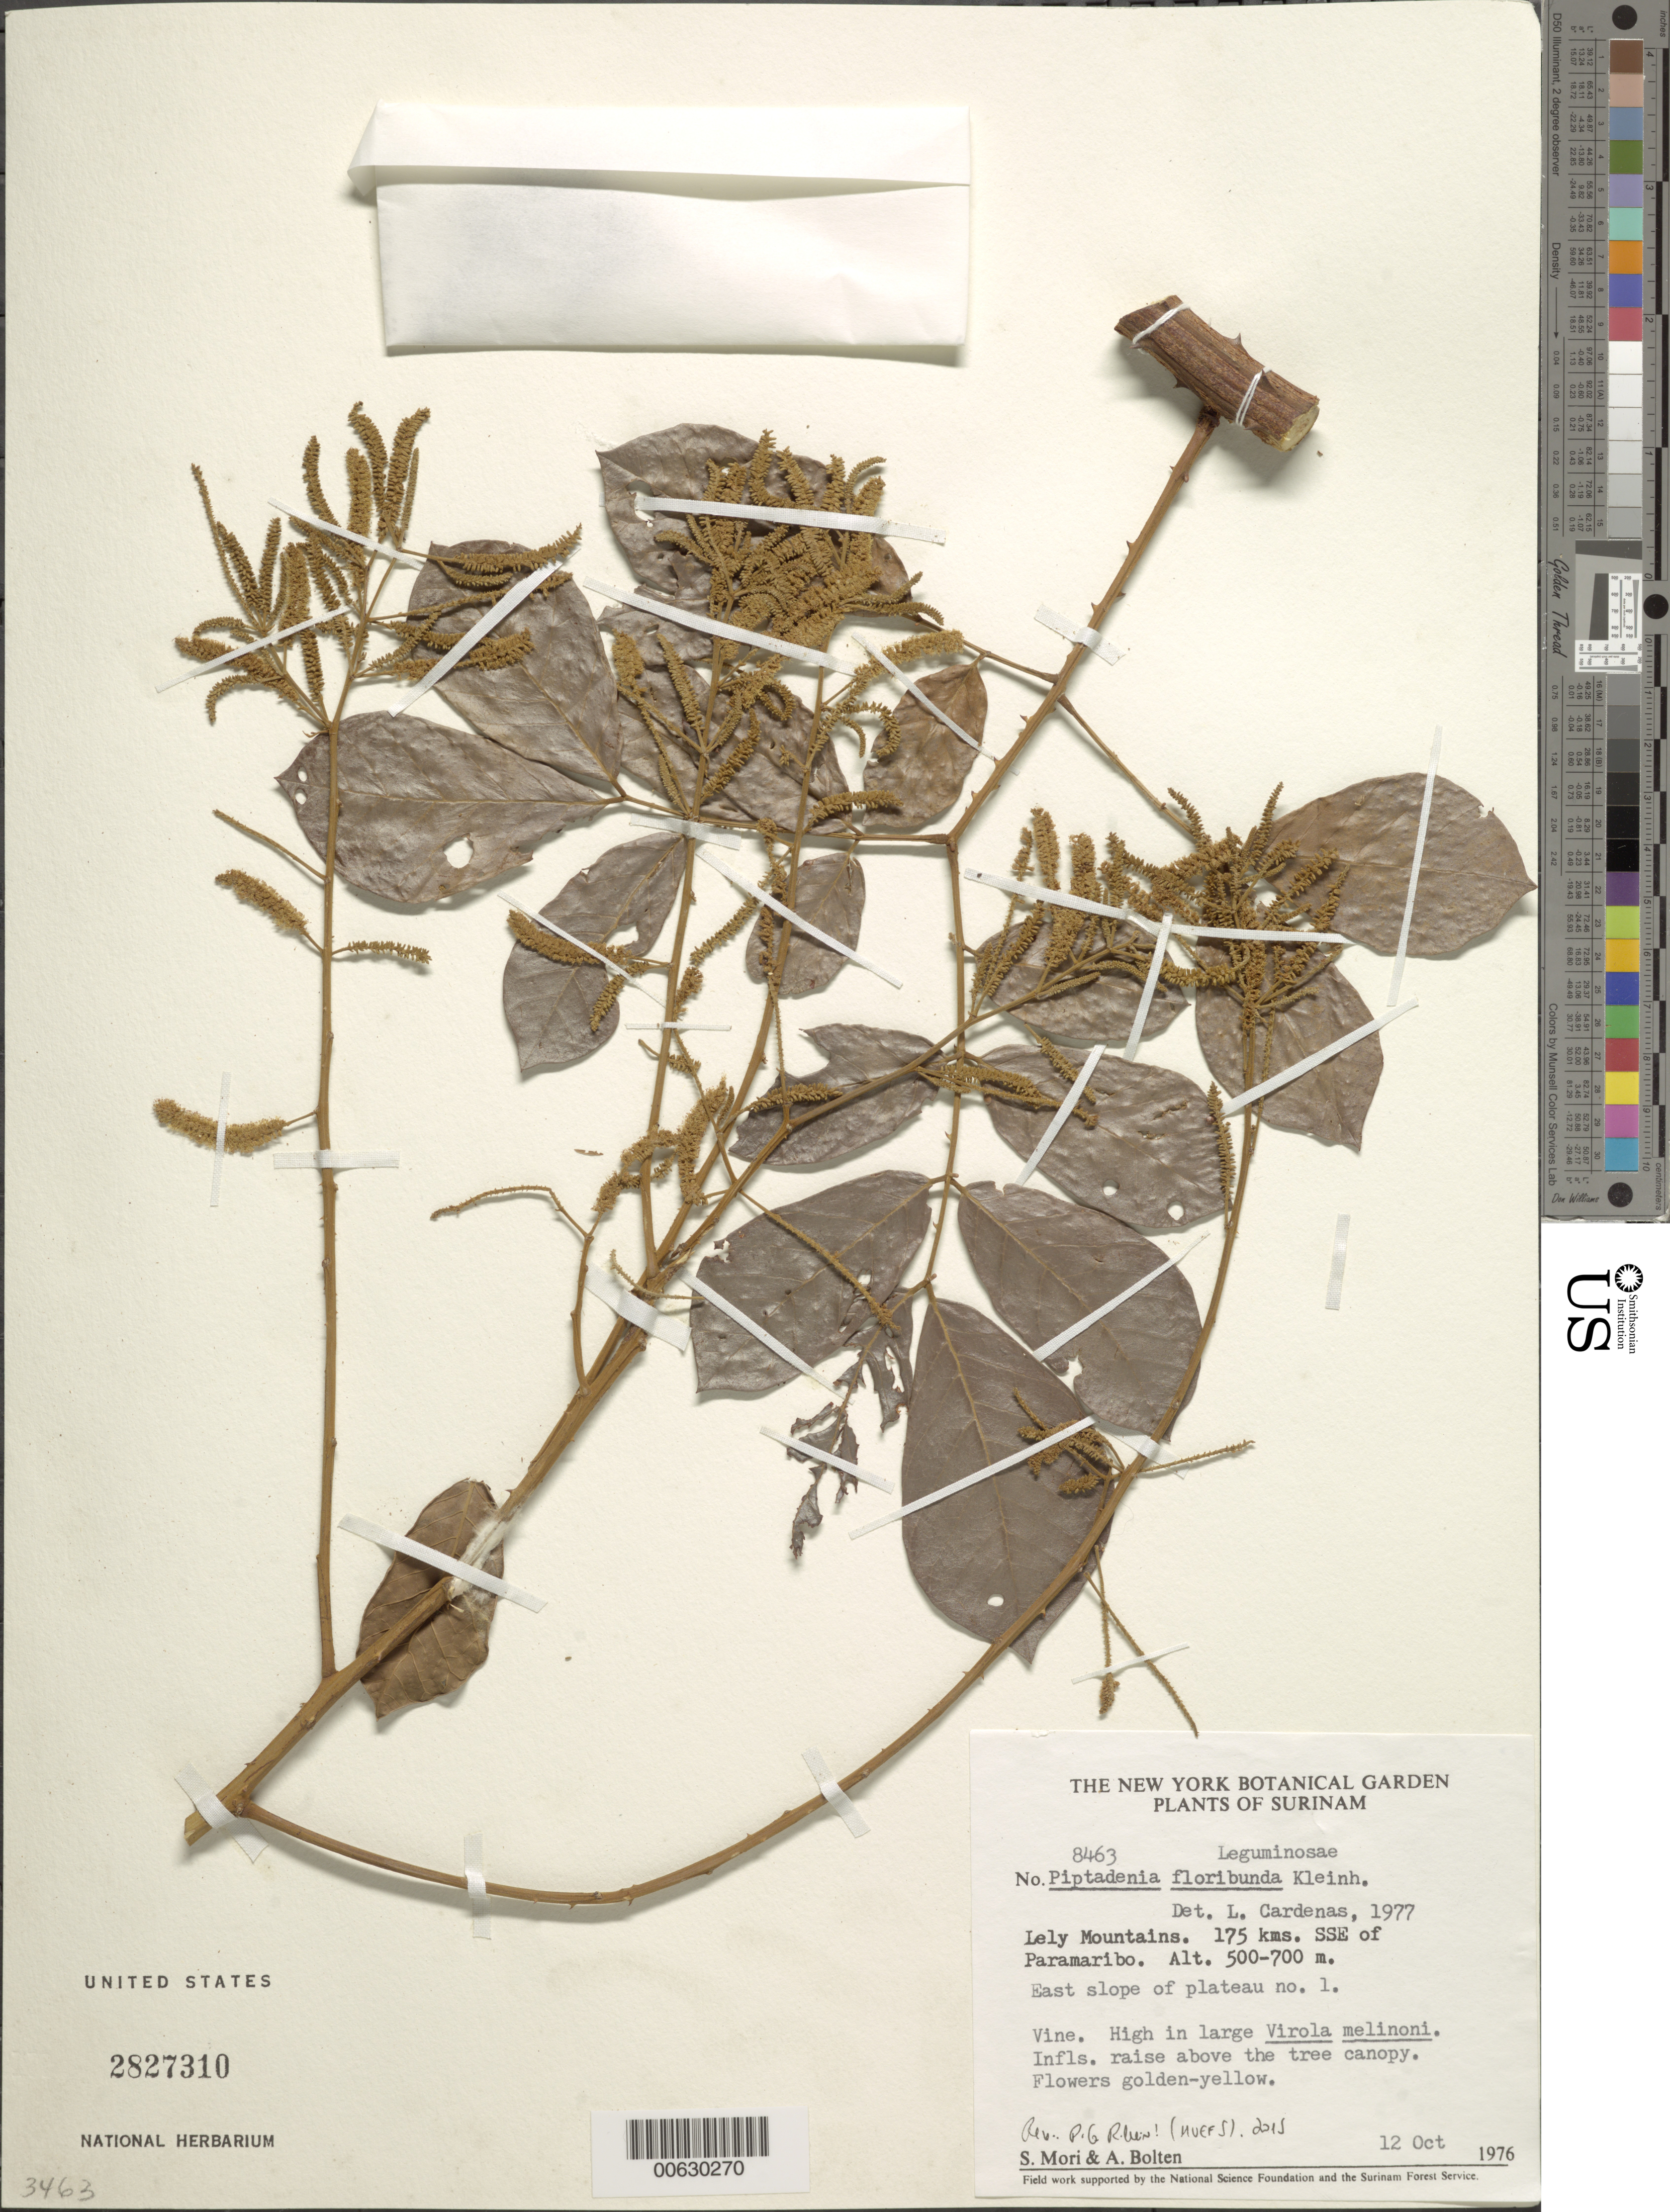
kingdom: Plantae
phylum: Tracheophyta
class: Magnoliopsida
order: Fabales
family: Fabaceae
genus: Piptadenia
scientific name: Piptadenia floribunda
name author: Kleinhoonte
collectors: S. Mori & A. Bolten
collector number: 8463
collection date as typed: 12-Oct-76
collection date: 1976-10-12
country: Suriname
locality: Lely Mts., 175 km SSE of Paramaribo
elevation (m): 500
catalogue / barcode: US 2827310